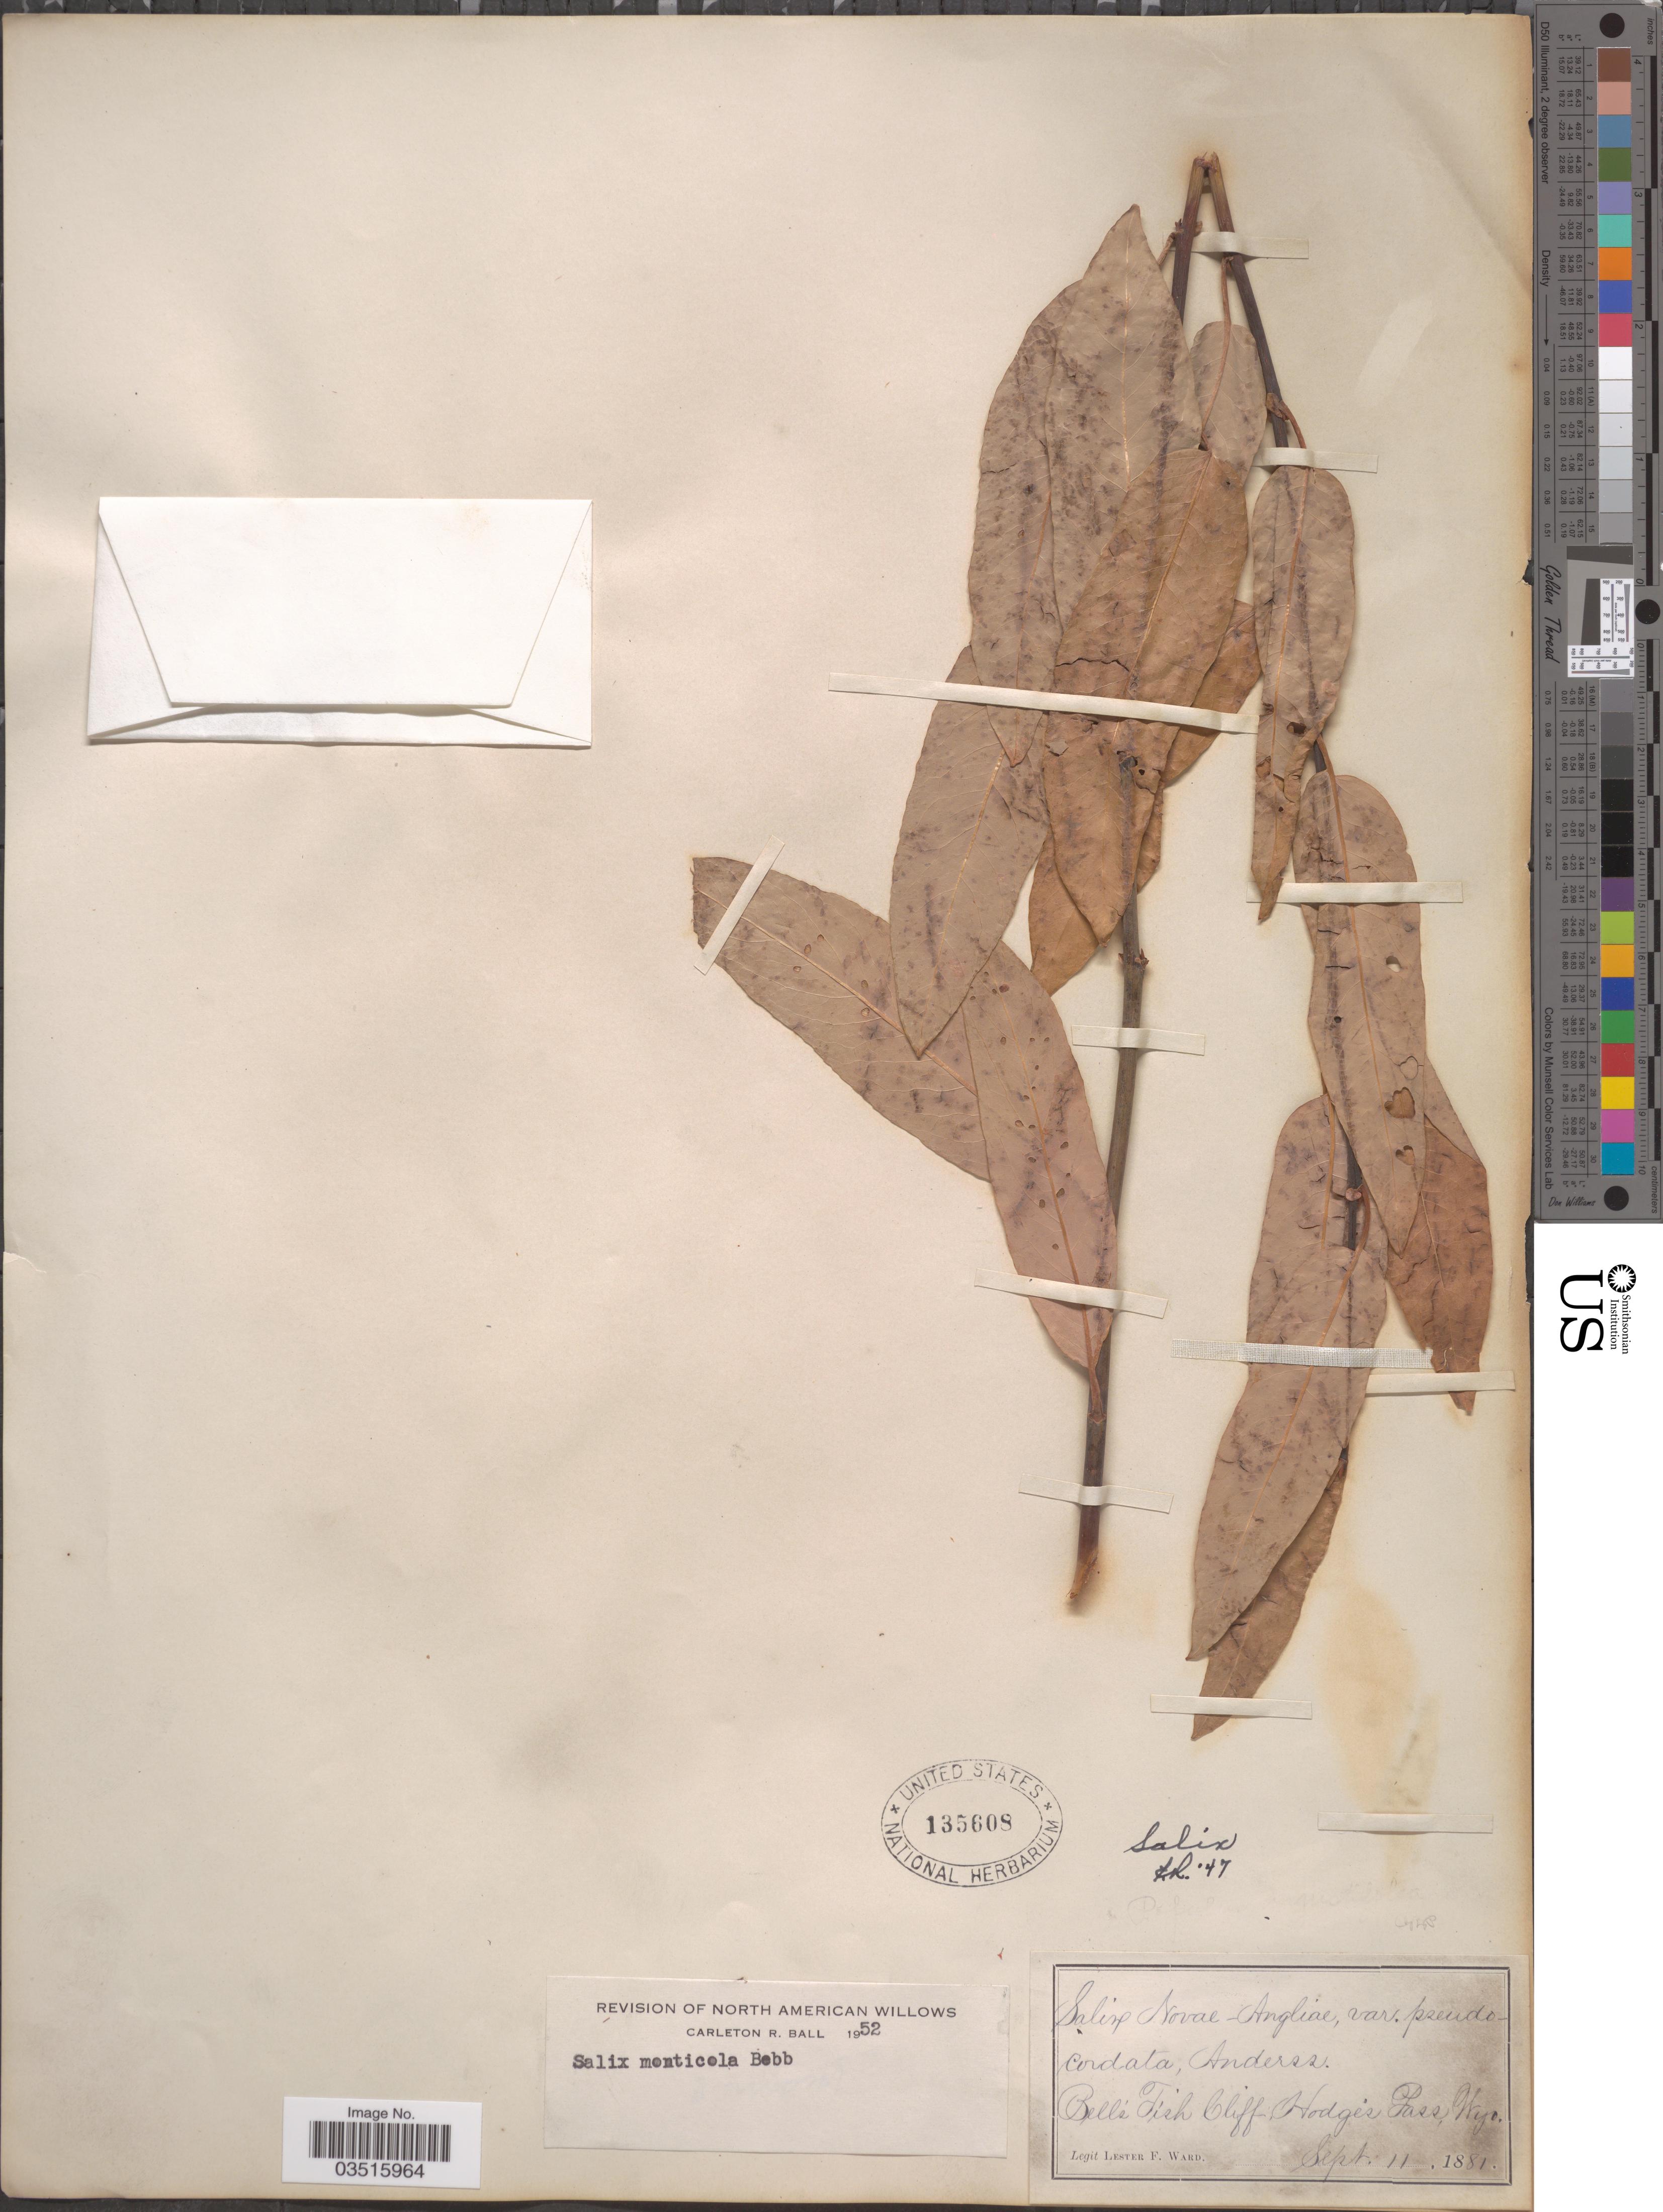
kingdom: Plantae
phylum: Tracheophyta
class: Magnoliopsida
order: Malpighiales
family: Salicaceae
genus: Salix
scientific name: Salix monticola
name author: Bebb.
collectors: L. F. Ward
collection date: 1881-09-11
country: United States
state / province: Wyoming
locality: Bell's Fish Cliff Hodge's Pass.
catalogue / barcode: US 135608